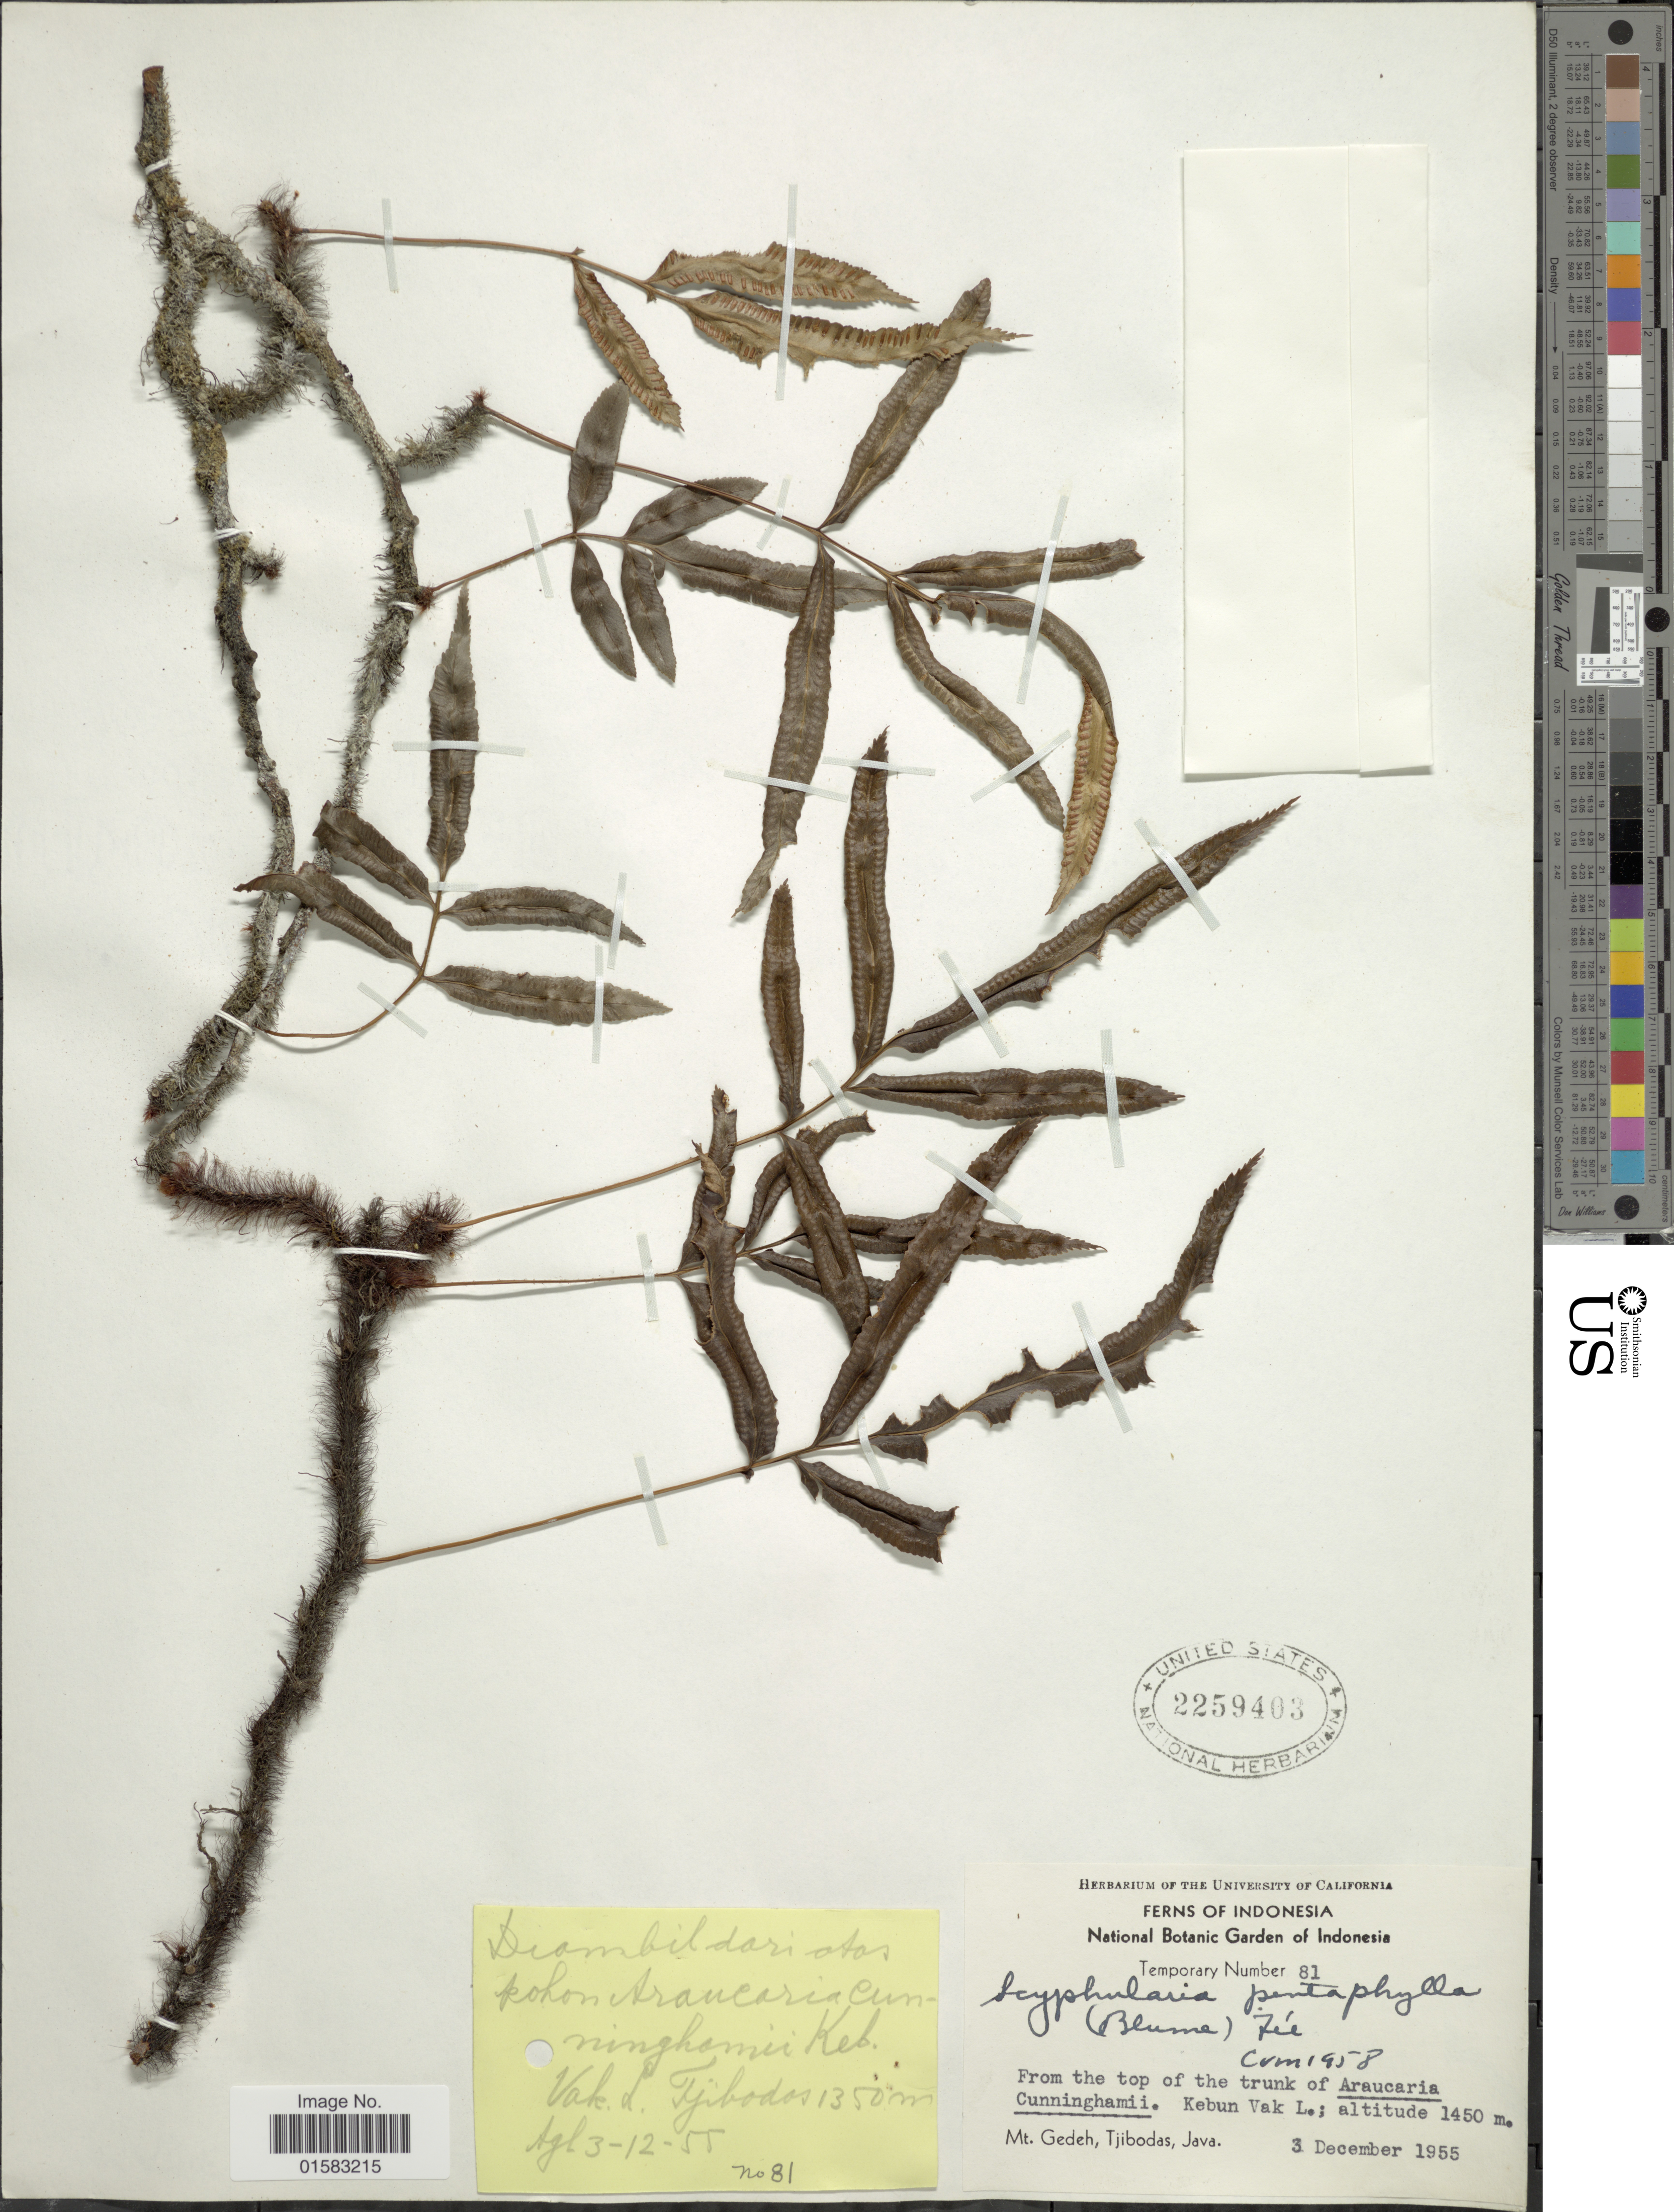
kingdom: Plantae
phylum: Tracheophyta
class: Polypodiopsida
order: Polypodiales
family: Davalliaceae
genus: Davallia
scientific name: Davallia pentaphylla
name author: Blume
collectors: National Botanic Garden of Indonesia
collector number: Temporary 81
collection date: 1955-12-03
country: Indonesia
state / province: Java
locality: Mt. Gedeh, Tjibodas, Kebun Vak L.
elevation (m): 1450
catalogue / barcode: US 2259403